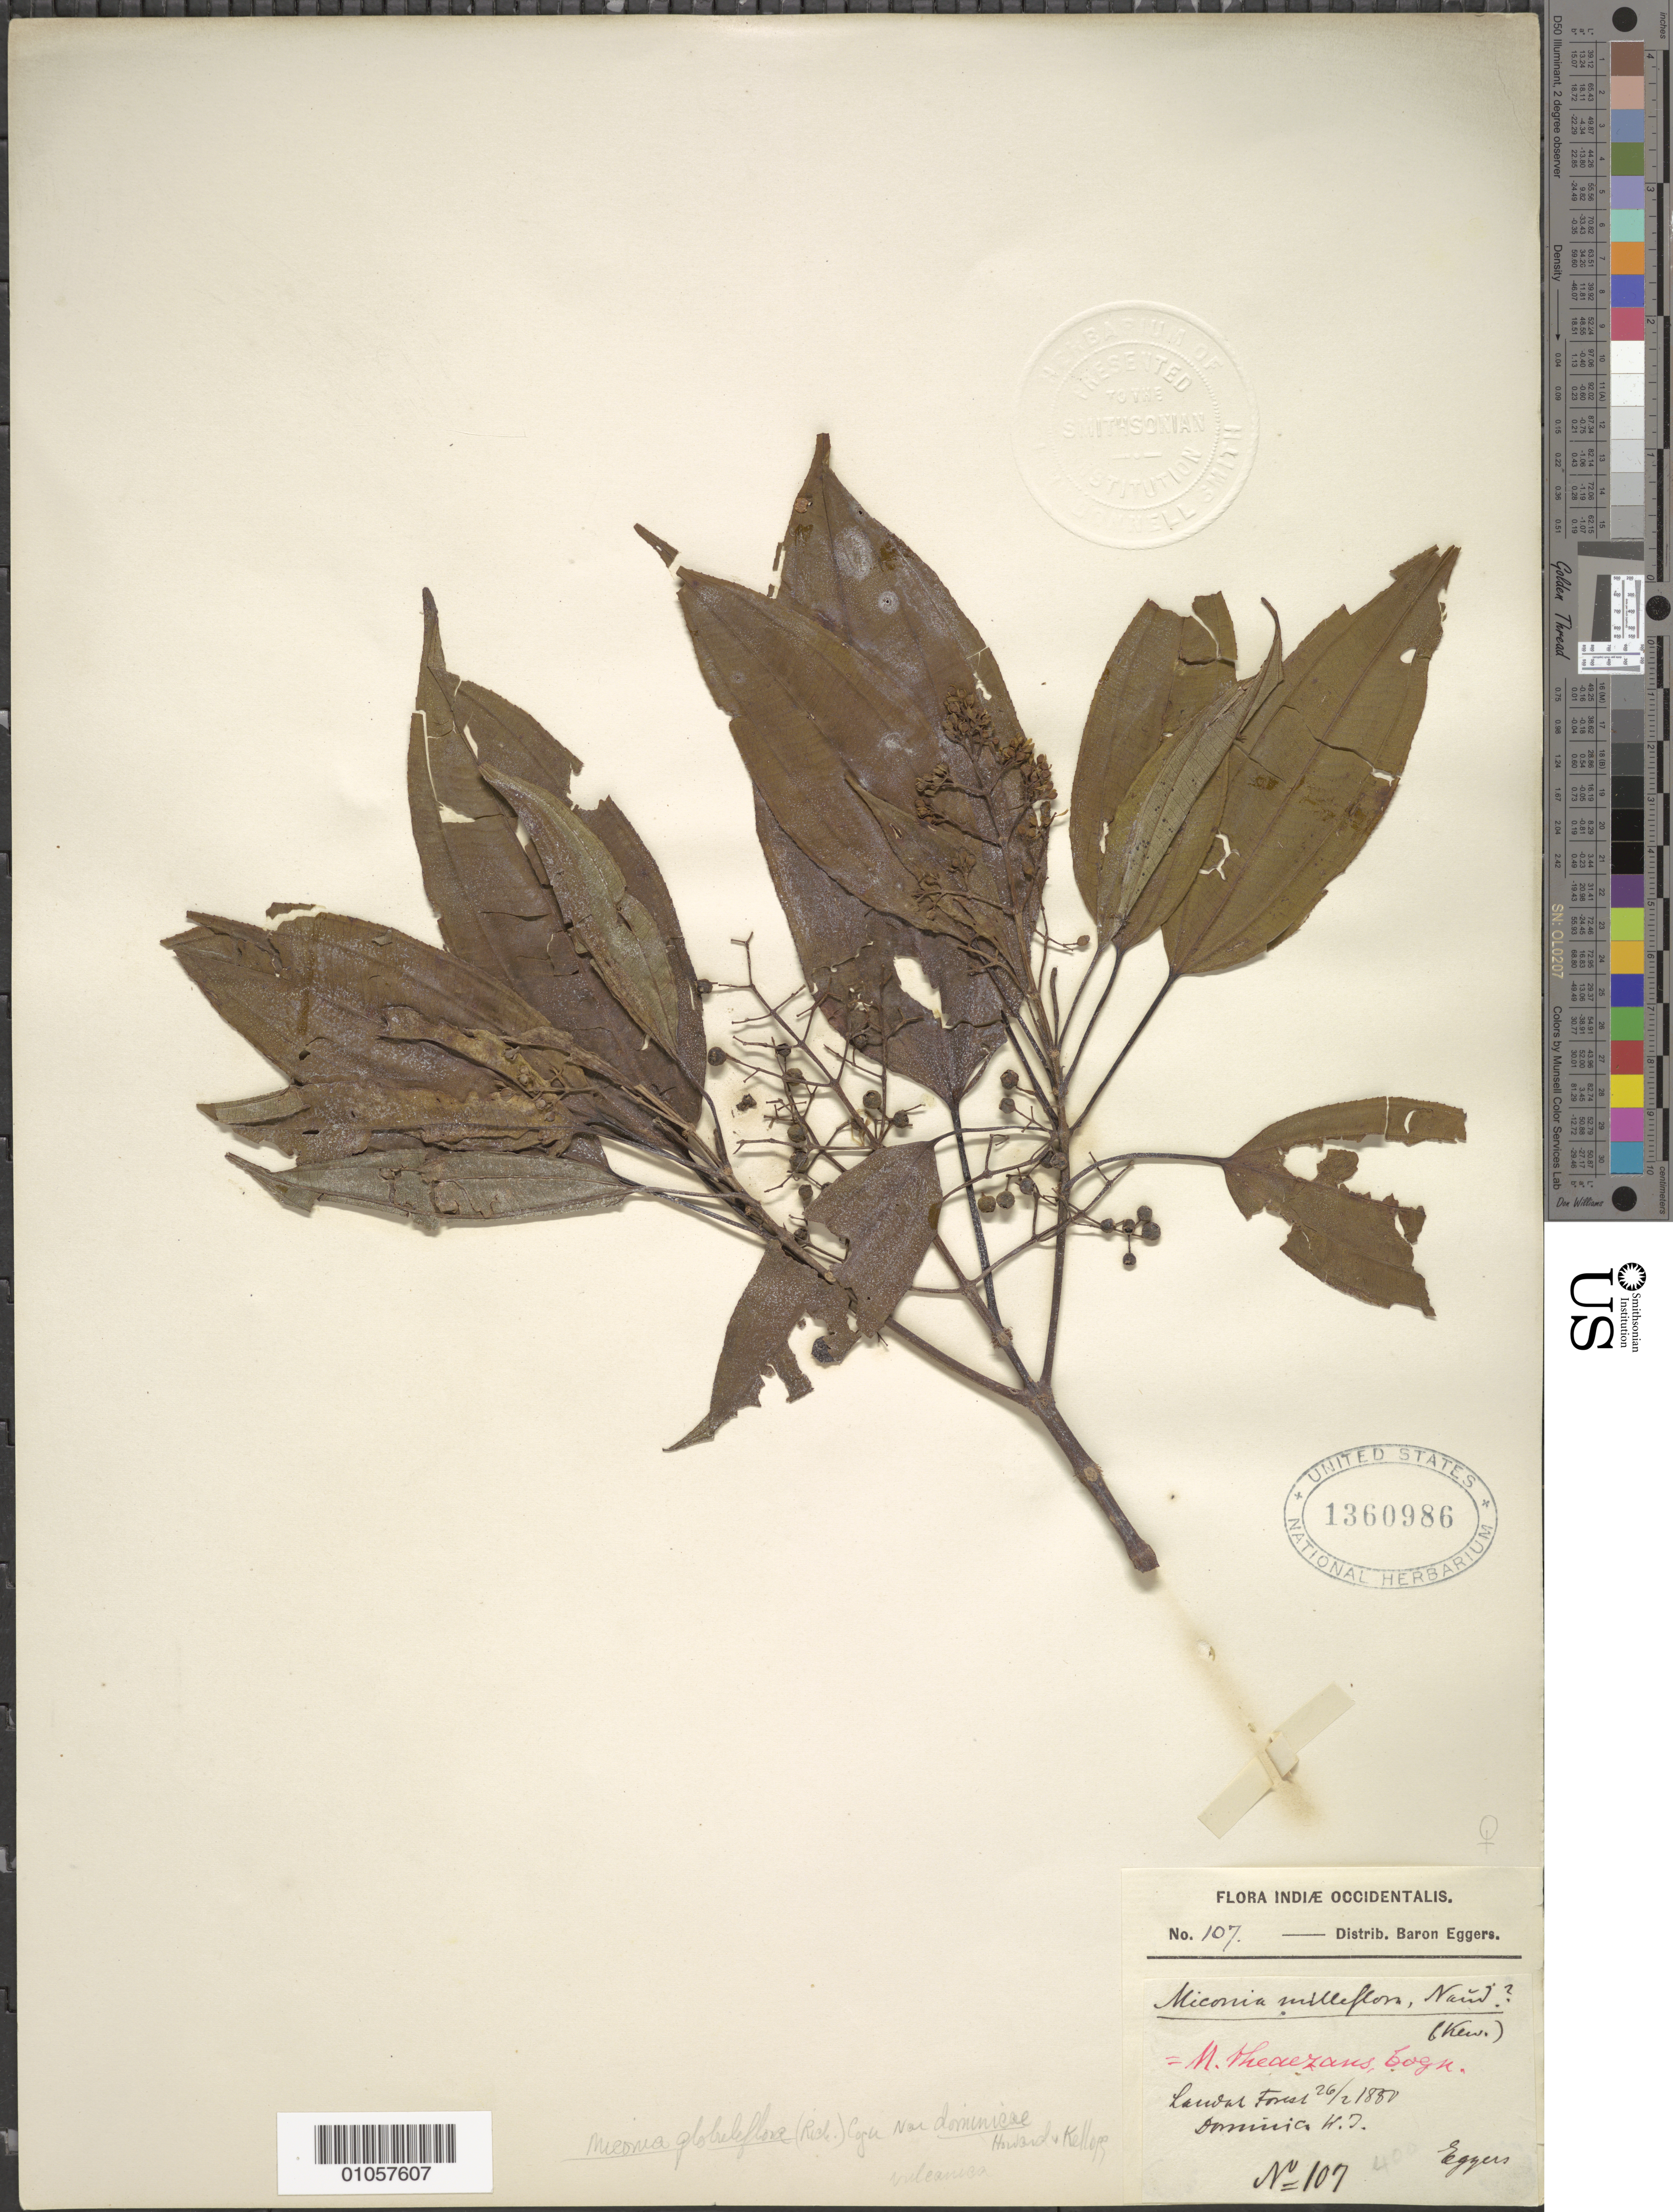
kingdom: Plantae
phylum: Tracheophyta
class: Magnoliopsida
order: Myrtales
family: Melastomataceae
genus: Miconia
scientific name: Miconia globuliflora var. dominicae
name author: R.A. Howard & E.A. Kellogg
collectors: H. F. A. von Eggers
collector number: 107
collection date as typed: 26 Feb 1880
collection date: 1880-02-26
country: Dominica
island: Dominica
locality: Laudat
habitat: Forest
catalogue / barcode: US 1360986